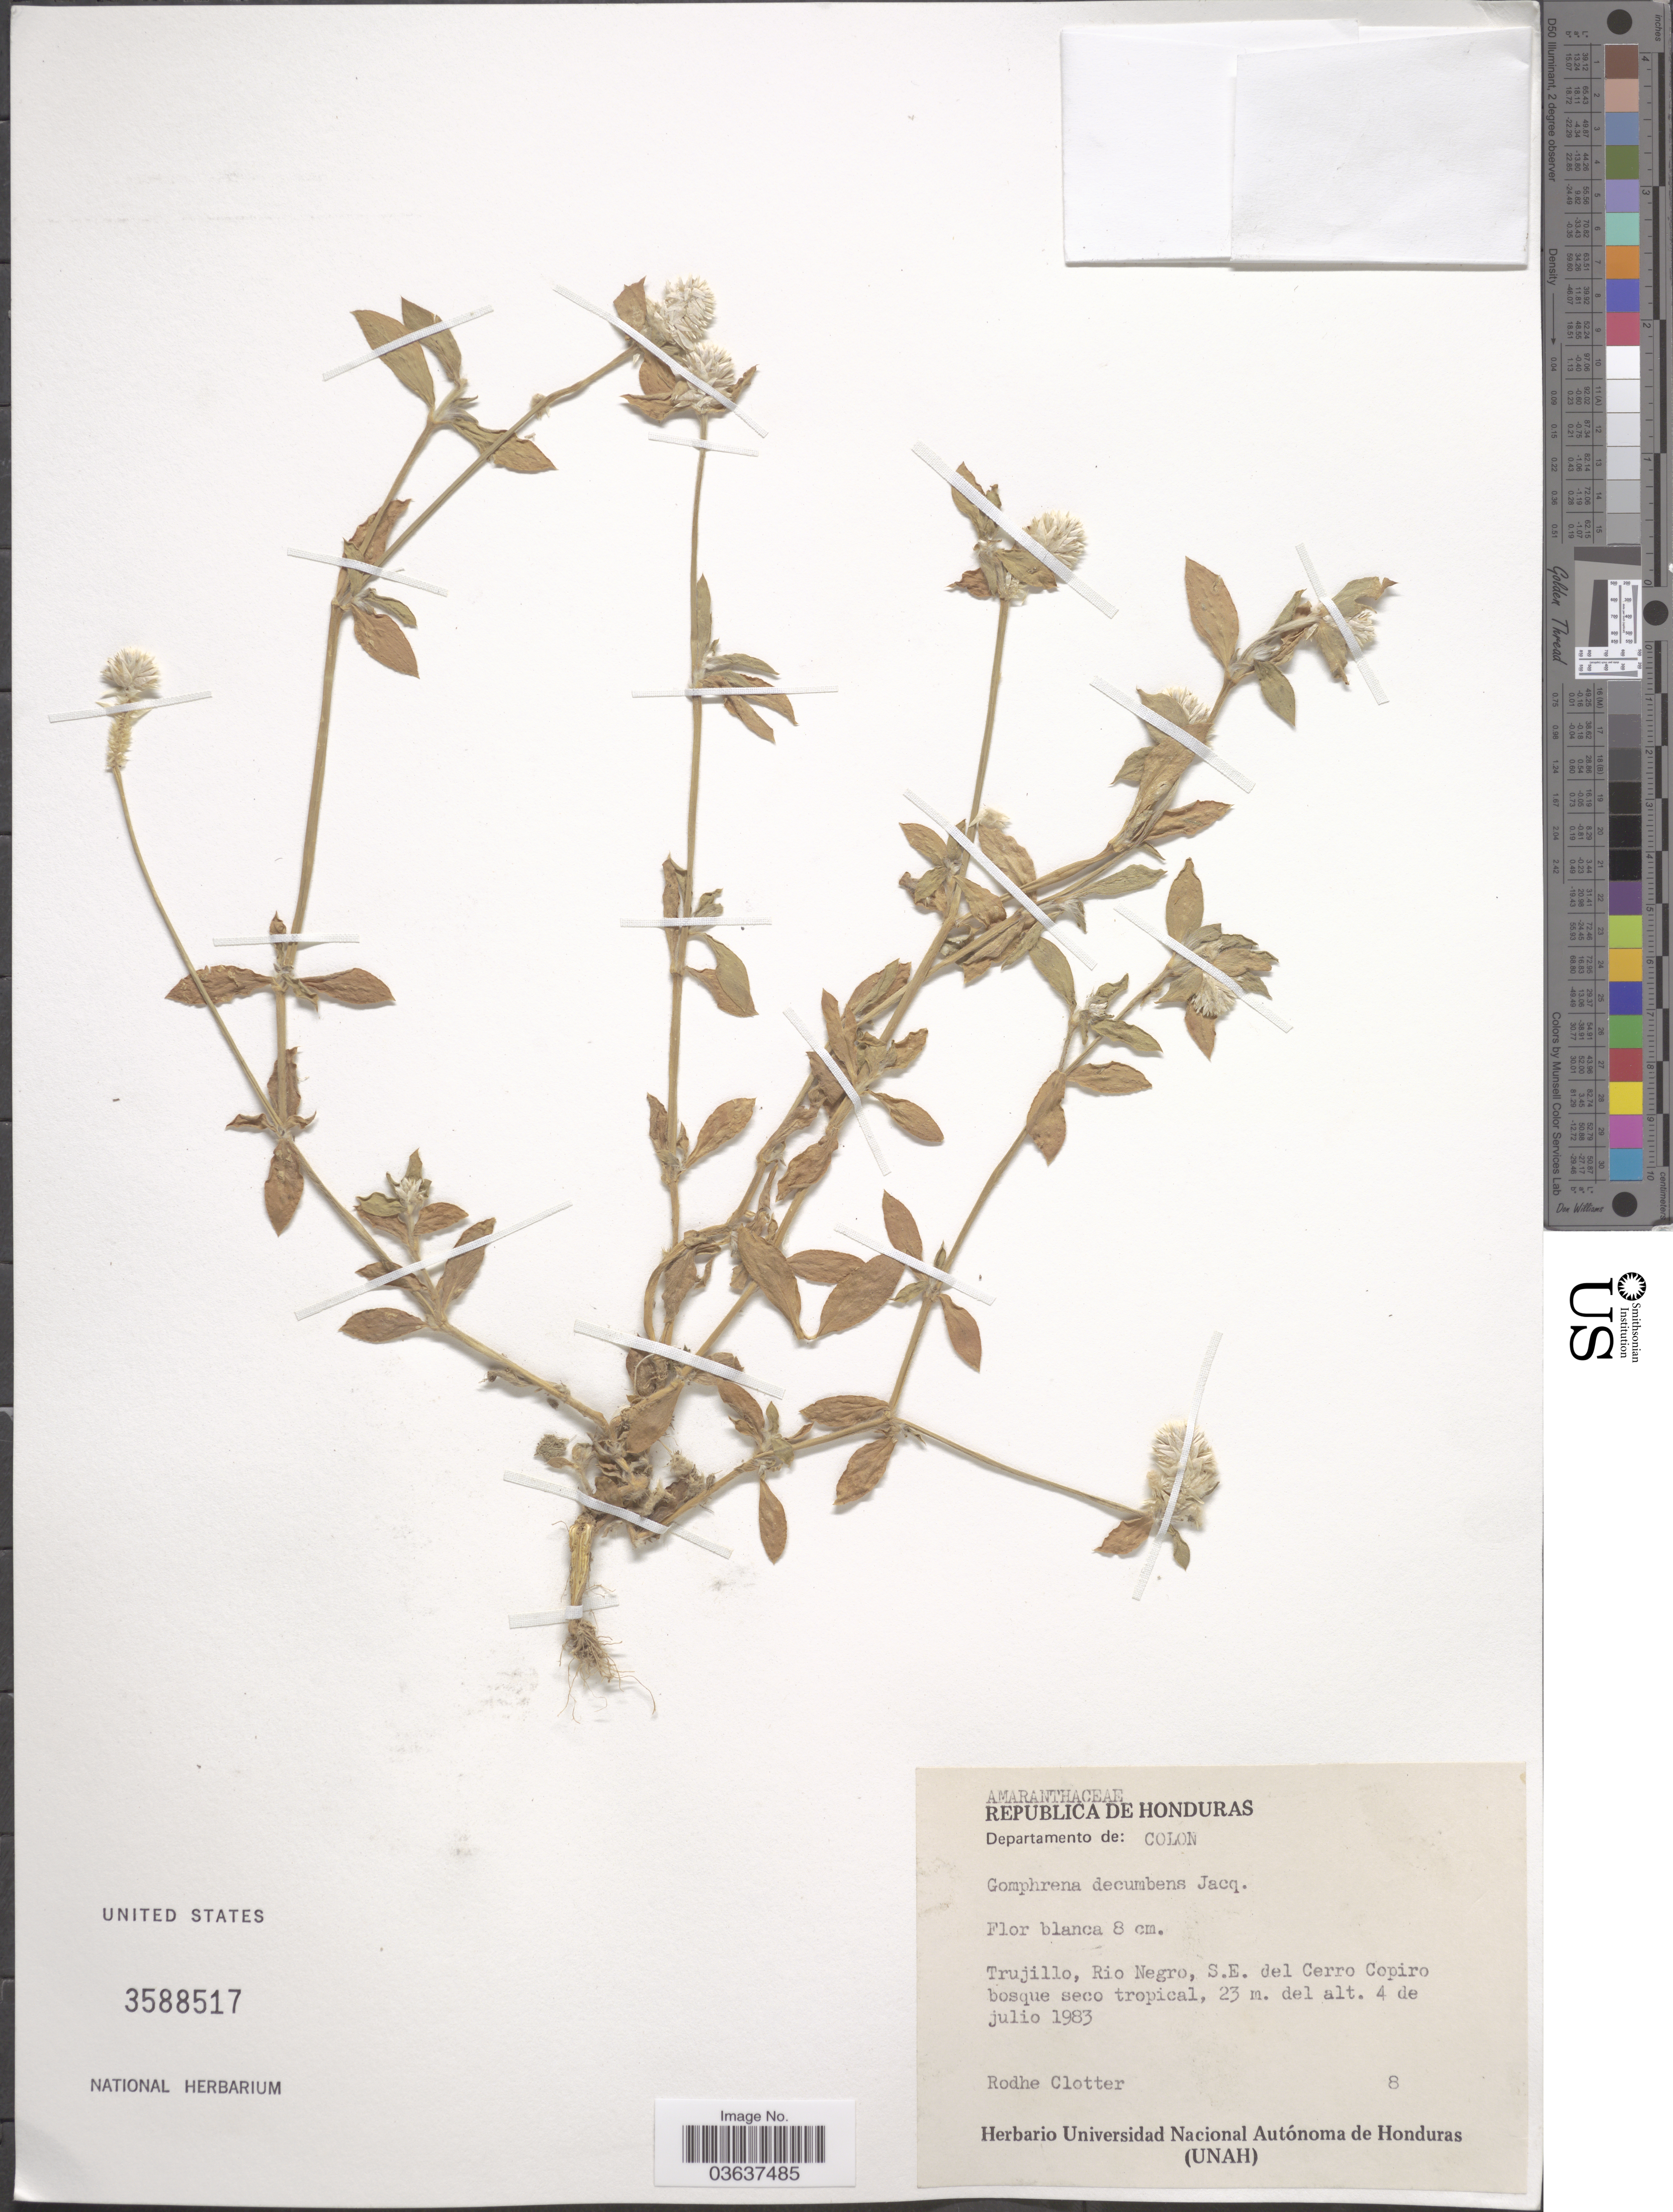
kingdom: Plantae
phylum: Tracheophyta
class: Magnoliopsida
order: Caryophyllales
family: Amaranthaceae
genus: Gomphrena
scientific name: Gomphrena decumbens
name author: Jacq.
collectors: R. Clotter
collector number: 8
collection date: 1983-07-04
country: Honduras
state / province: Colón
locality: Departamento de: Colon. Trujillo, Rio Negro, S.E. del Cerro Copiro bosque seco tropical.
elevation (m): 23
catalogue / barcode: US 3588517